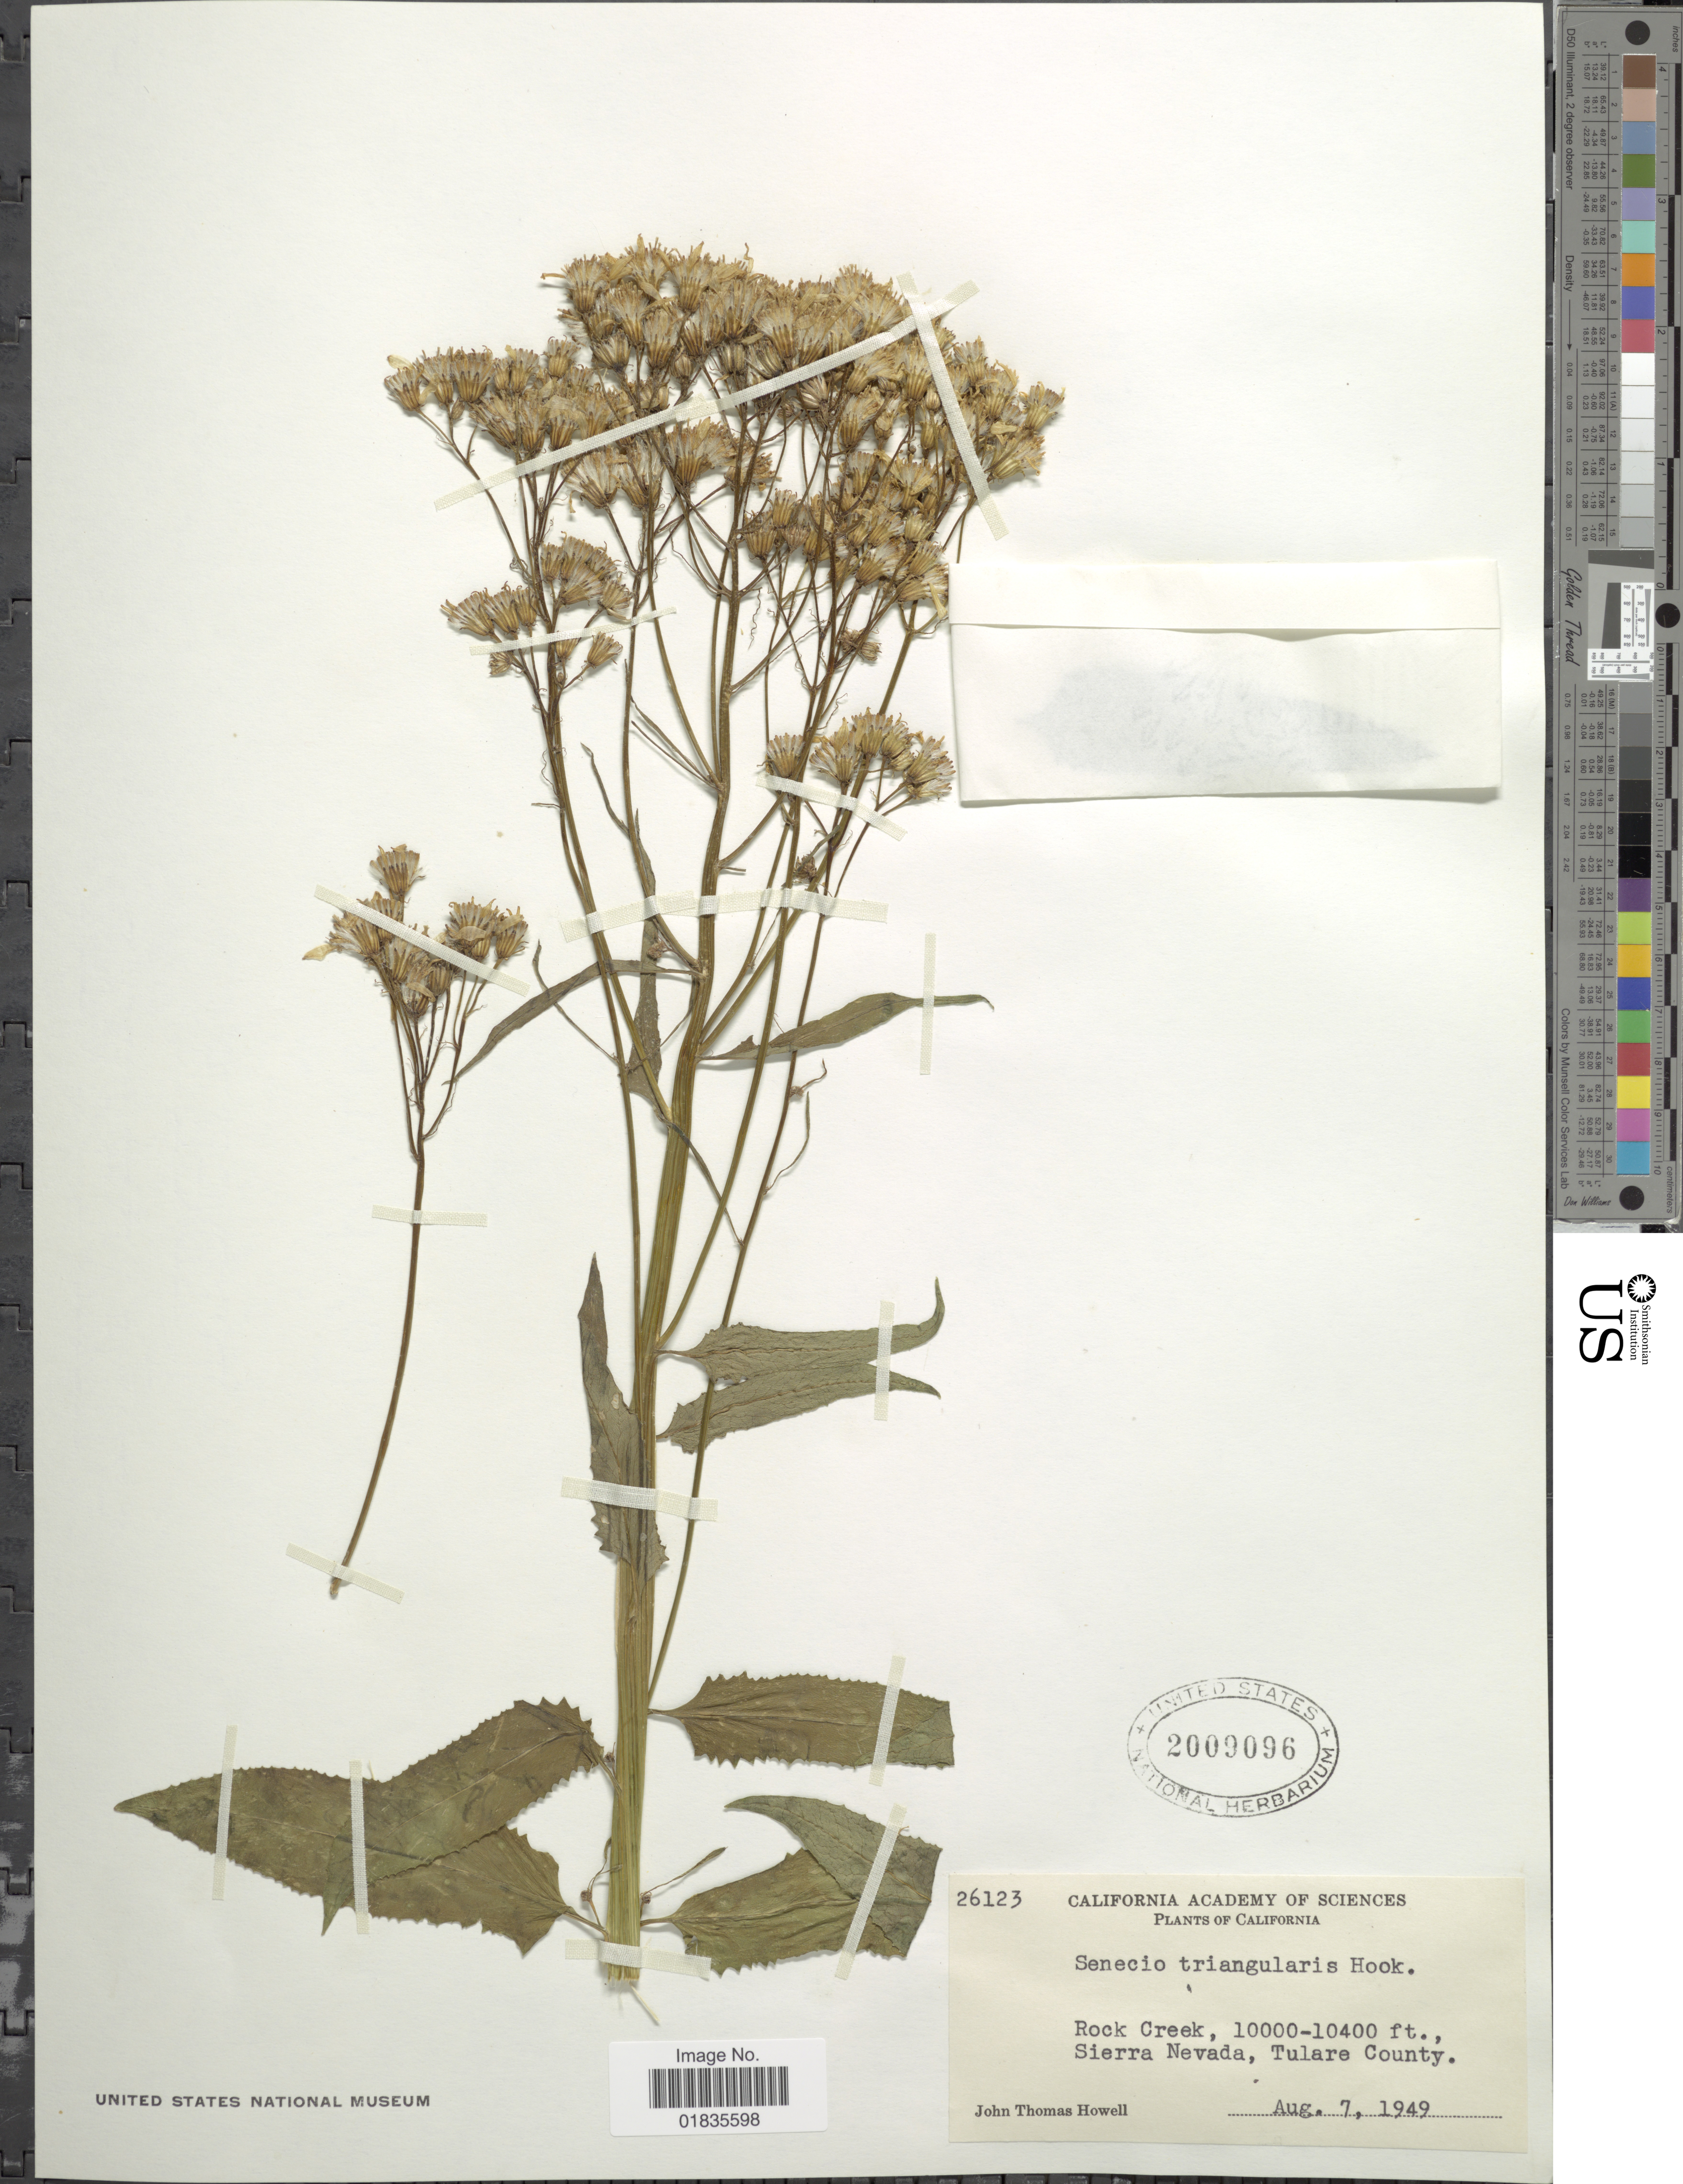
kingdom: Plantae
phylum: Tracheophyta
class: Magnoliopsida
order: Asterales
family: Asteraceae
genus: Senecio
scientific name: Senecio triangularis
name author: Hook.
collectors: J. T. Howell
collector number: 26123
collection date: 1949-08-07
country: United States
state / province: California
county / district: Tulare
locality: Rock Creek, Sierra Nevada, Tulare County.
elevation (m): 3048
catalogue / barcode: US 2009096